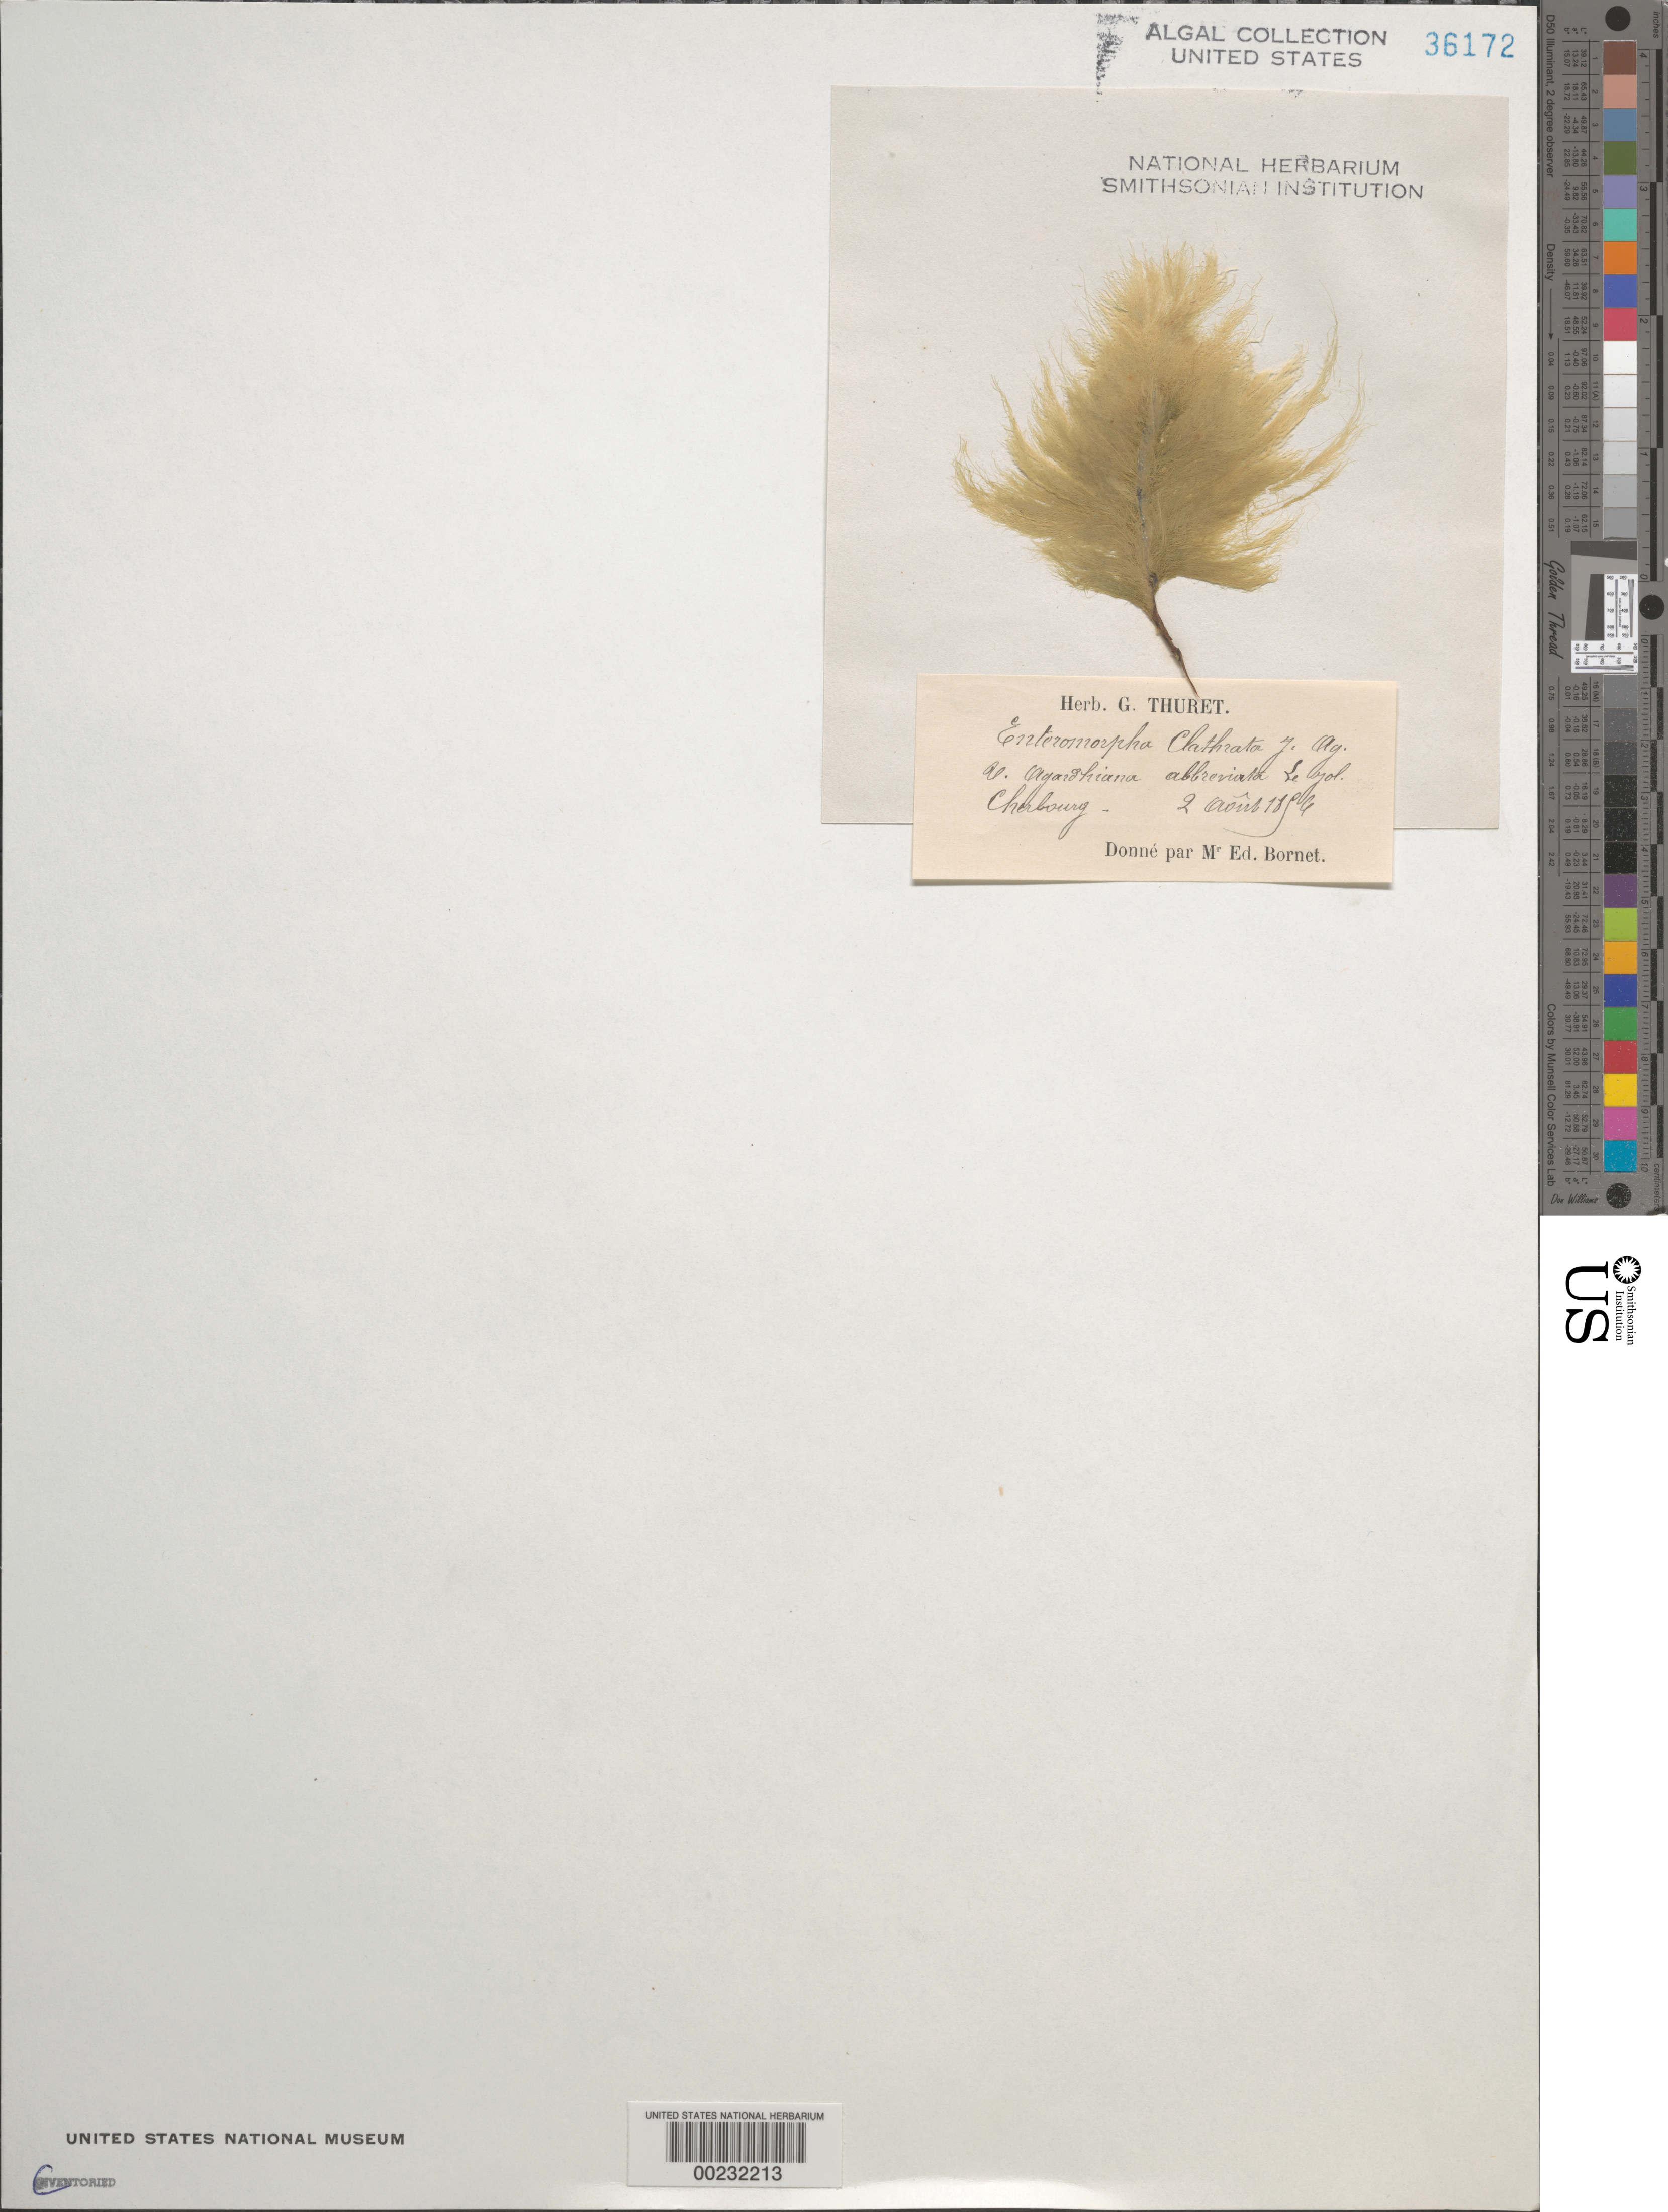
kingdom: Plantae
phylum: Chlorophyta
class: Ulvophyceae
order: Cladophorales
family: Cladophoraceae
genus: Cladophora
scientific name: Cladophora vagabunda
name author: (L.) C. Hoek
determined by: Algae name updating Project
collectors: Thuret, G. (herbarium)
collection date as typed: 02 Aug 1856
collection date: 1856-08-02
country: France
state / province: Normandie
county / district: Manche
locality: Cherbourg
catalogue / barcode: US 36172